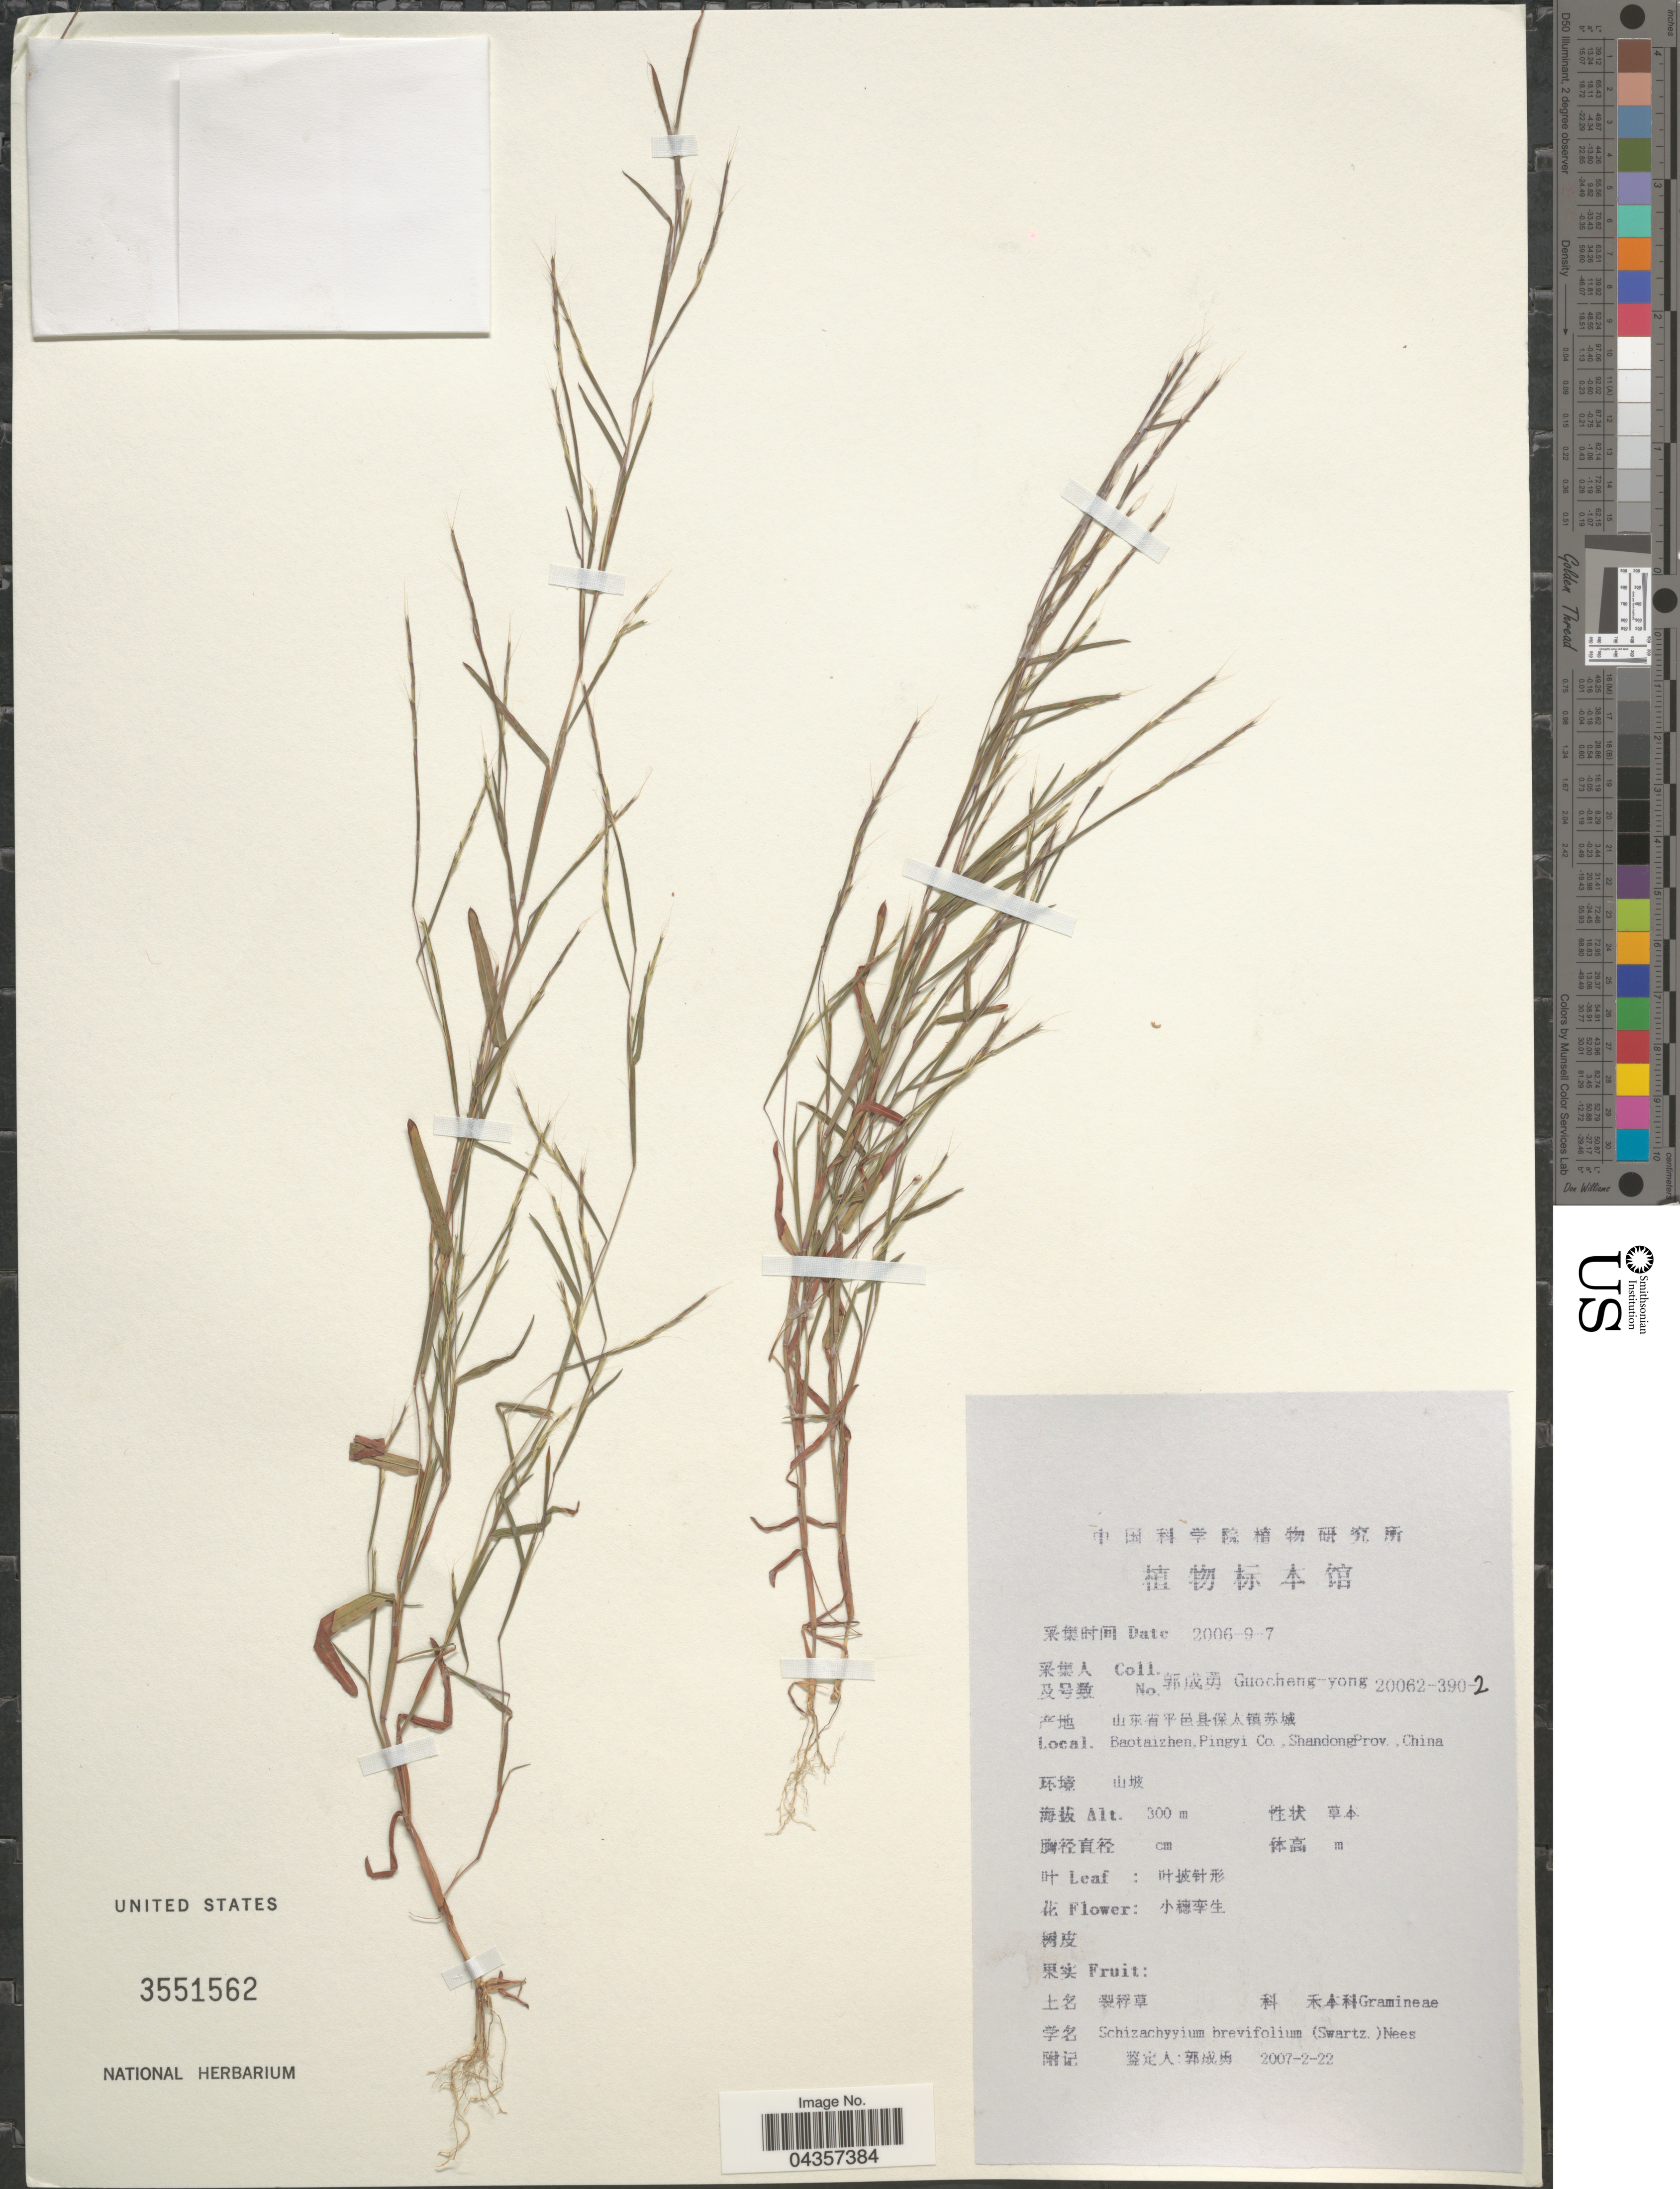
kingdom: Plantae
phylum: Tracheophyta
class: Liliopsida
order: Poales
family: Poaceae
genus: Schizachyrium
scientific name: Schizachyrium brevifolium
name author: (Sw.) Nees ex Büse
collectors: Guo cheng-yong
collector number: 20062-390-2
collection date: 2006-09-07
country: China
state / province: Shandong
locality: Baotaizhen, Pingyi Co.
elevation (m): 300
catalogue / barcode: US 3551562